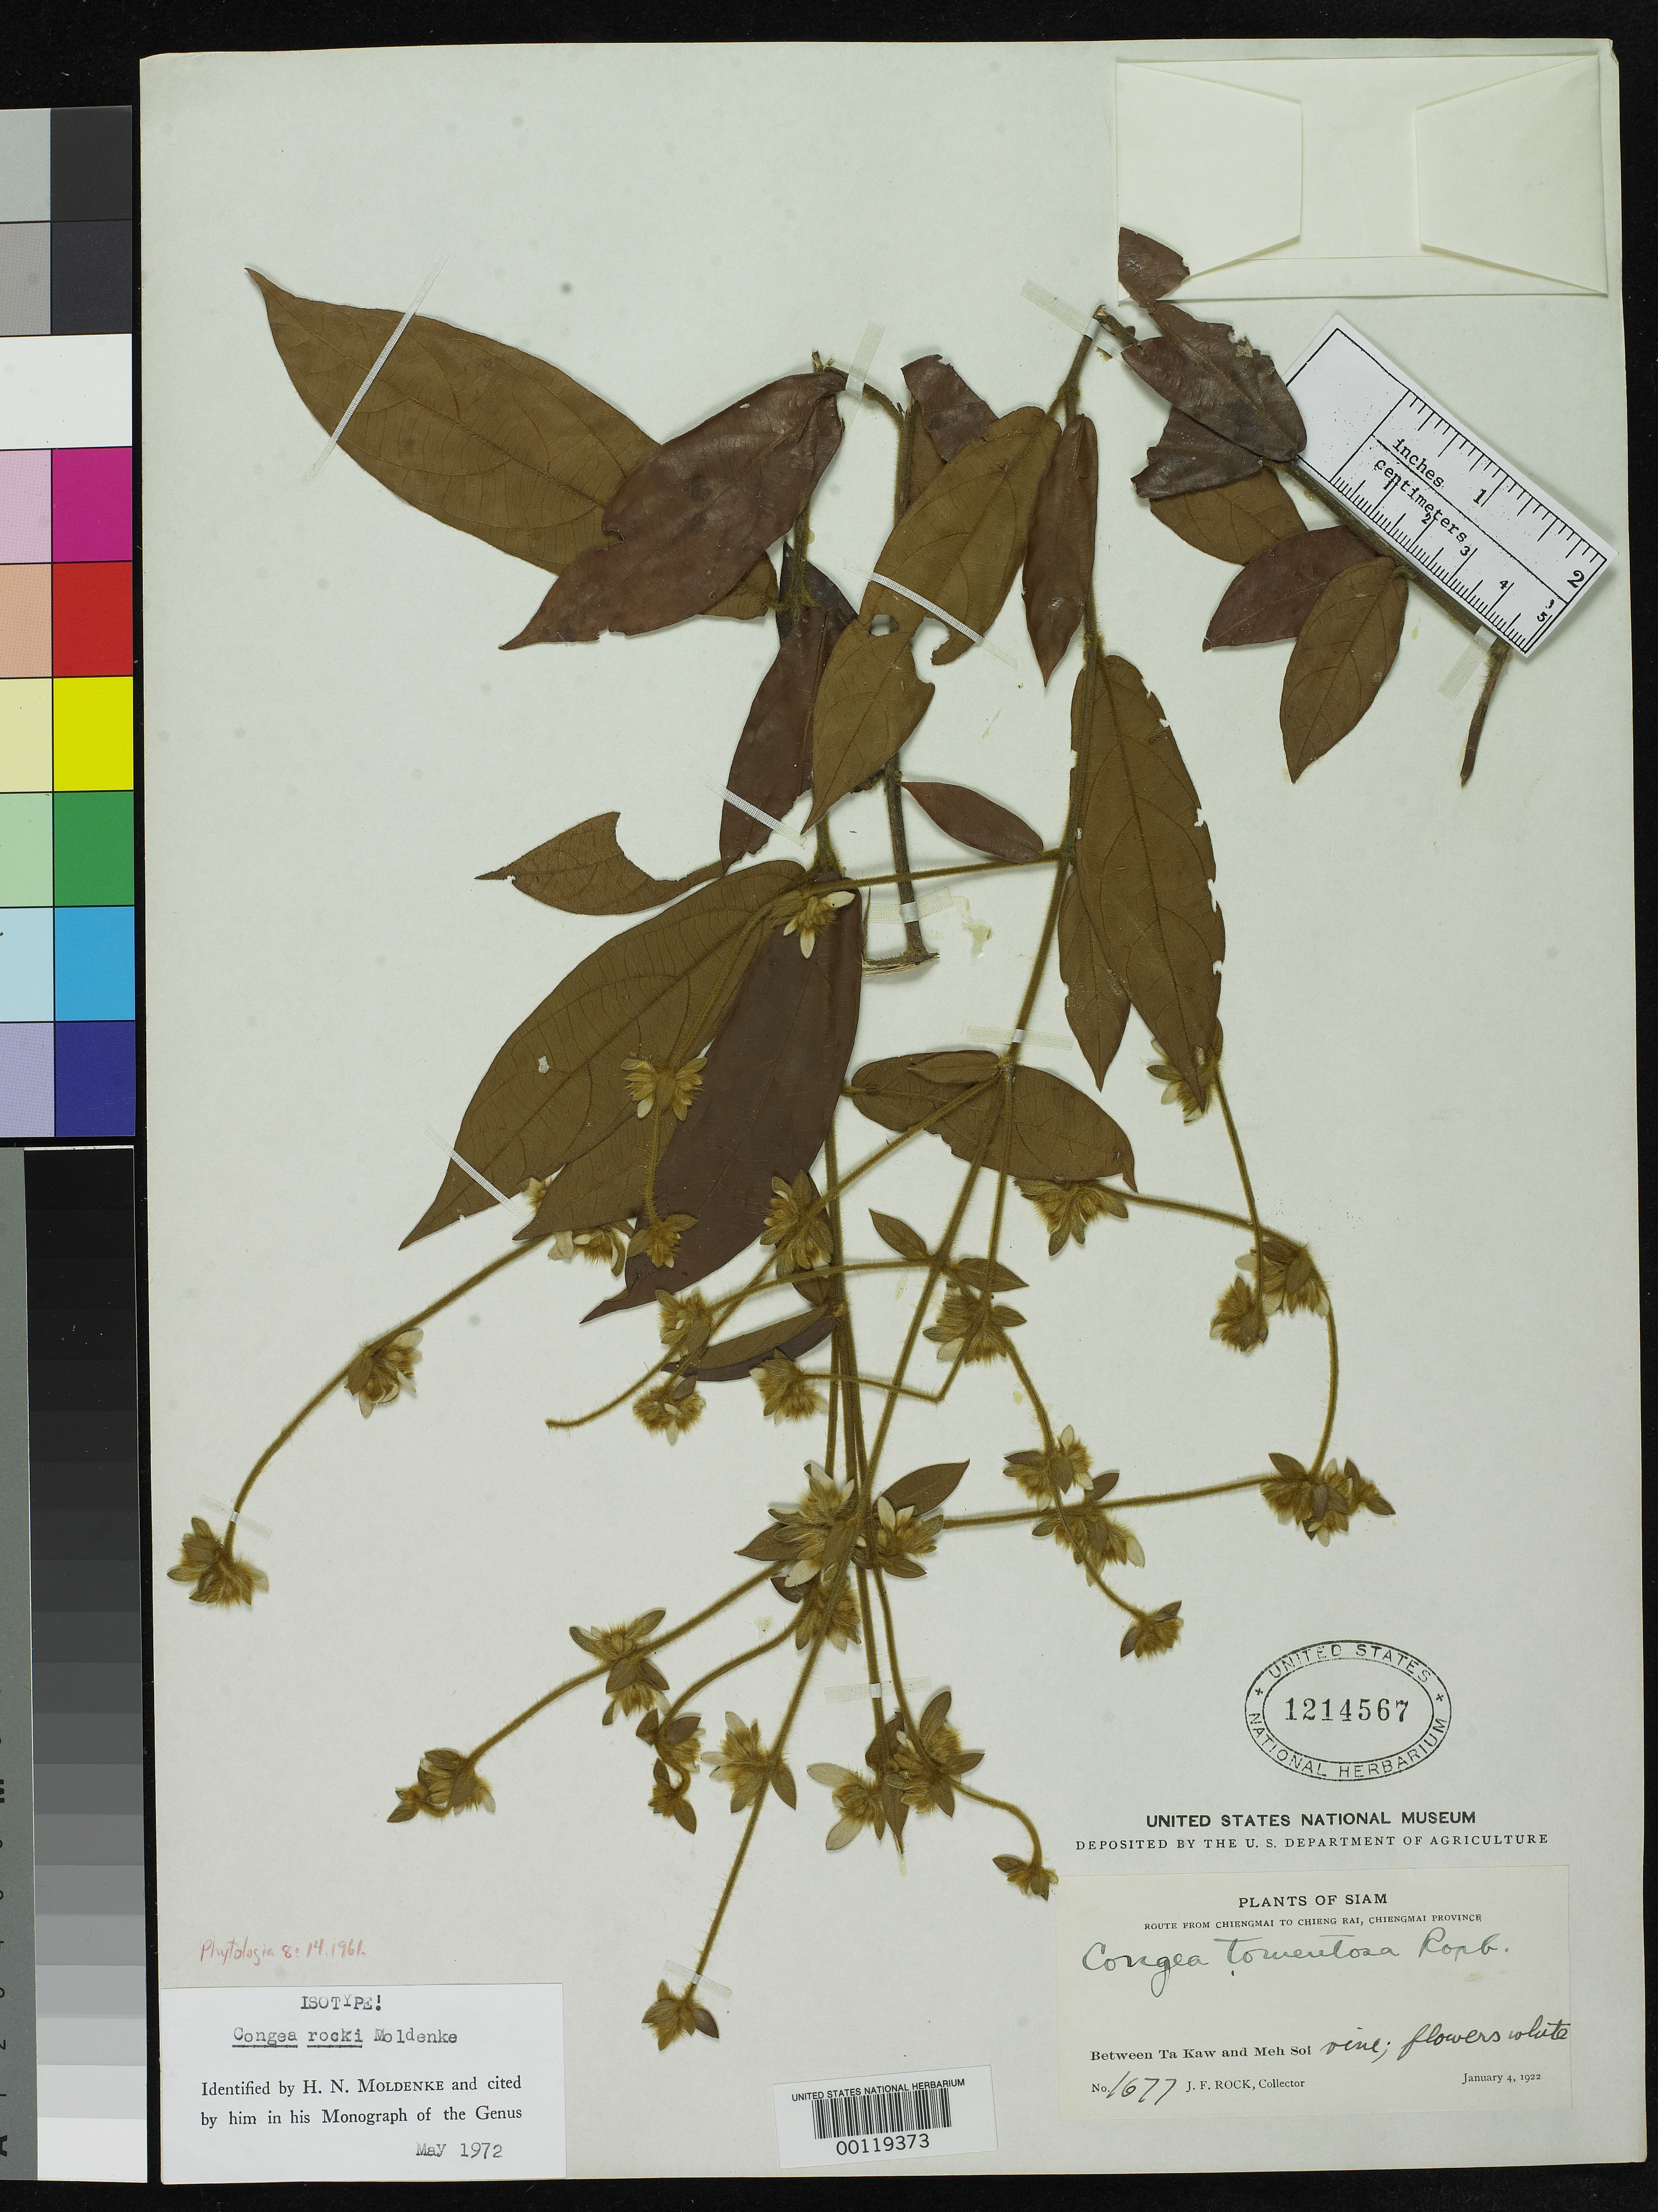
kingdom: Plantae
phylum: Tracheophyta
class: Magnoliopsida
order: Lamiales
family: Lamiaceae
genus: Congea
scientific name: Congea rockii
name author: Moldenke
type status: Isotype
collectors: J. F. Rock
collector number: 1677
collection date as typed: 04 Jan 1922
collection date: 1922-01-04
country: Thailand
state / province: Chiang Mai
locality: Chieng Mai to Chieng Rai, between Ta Kaw and Meh Soi.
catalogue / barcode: US 1214567